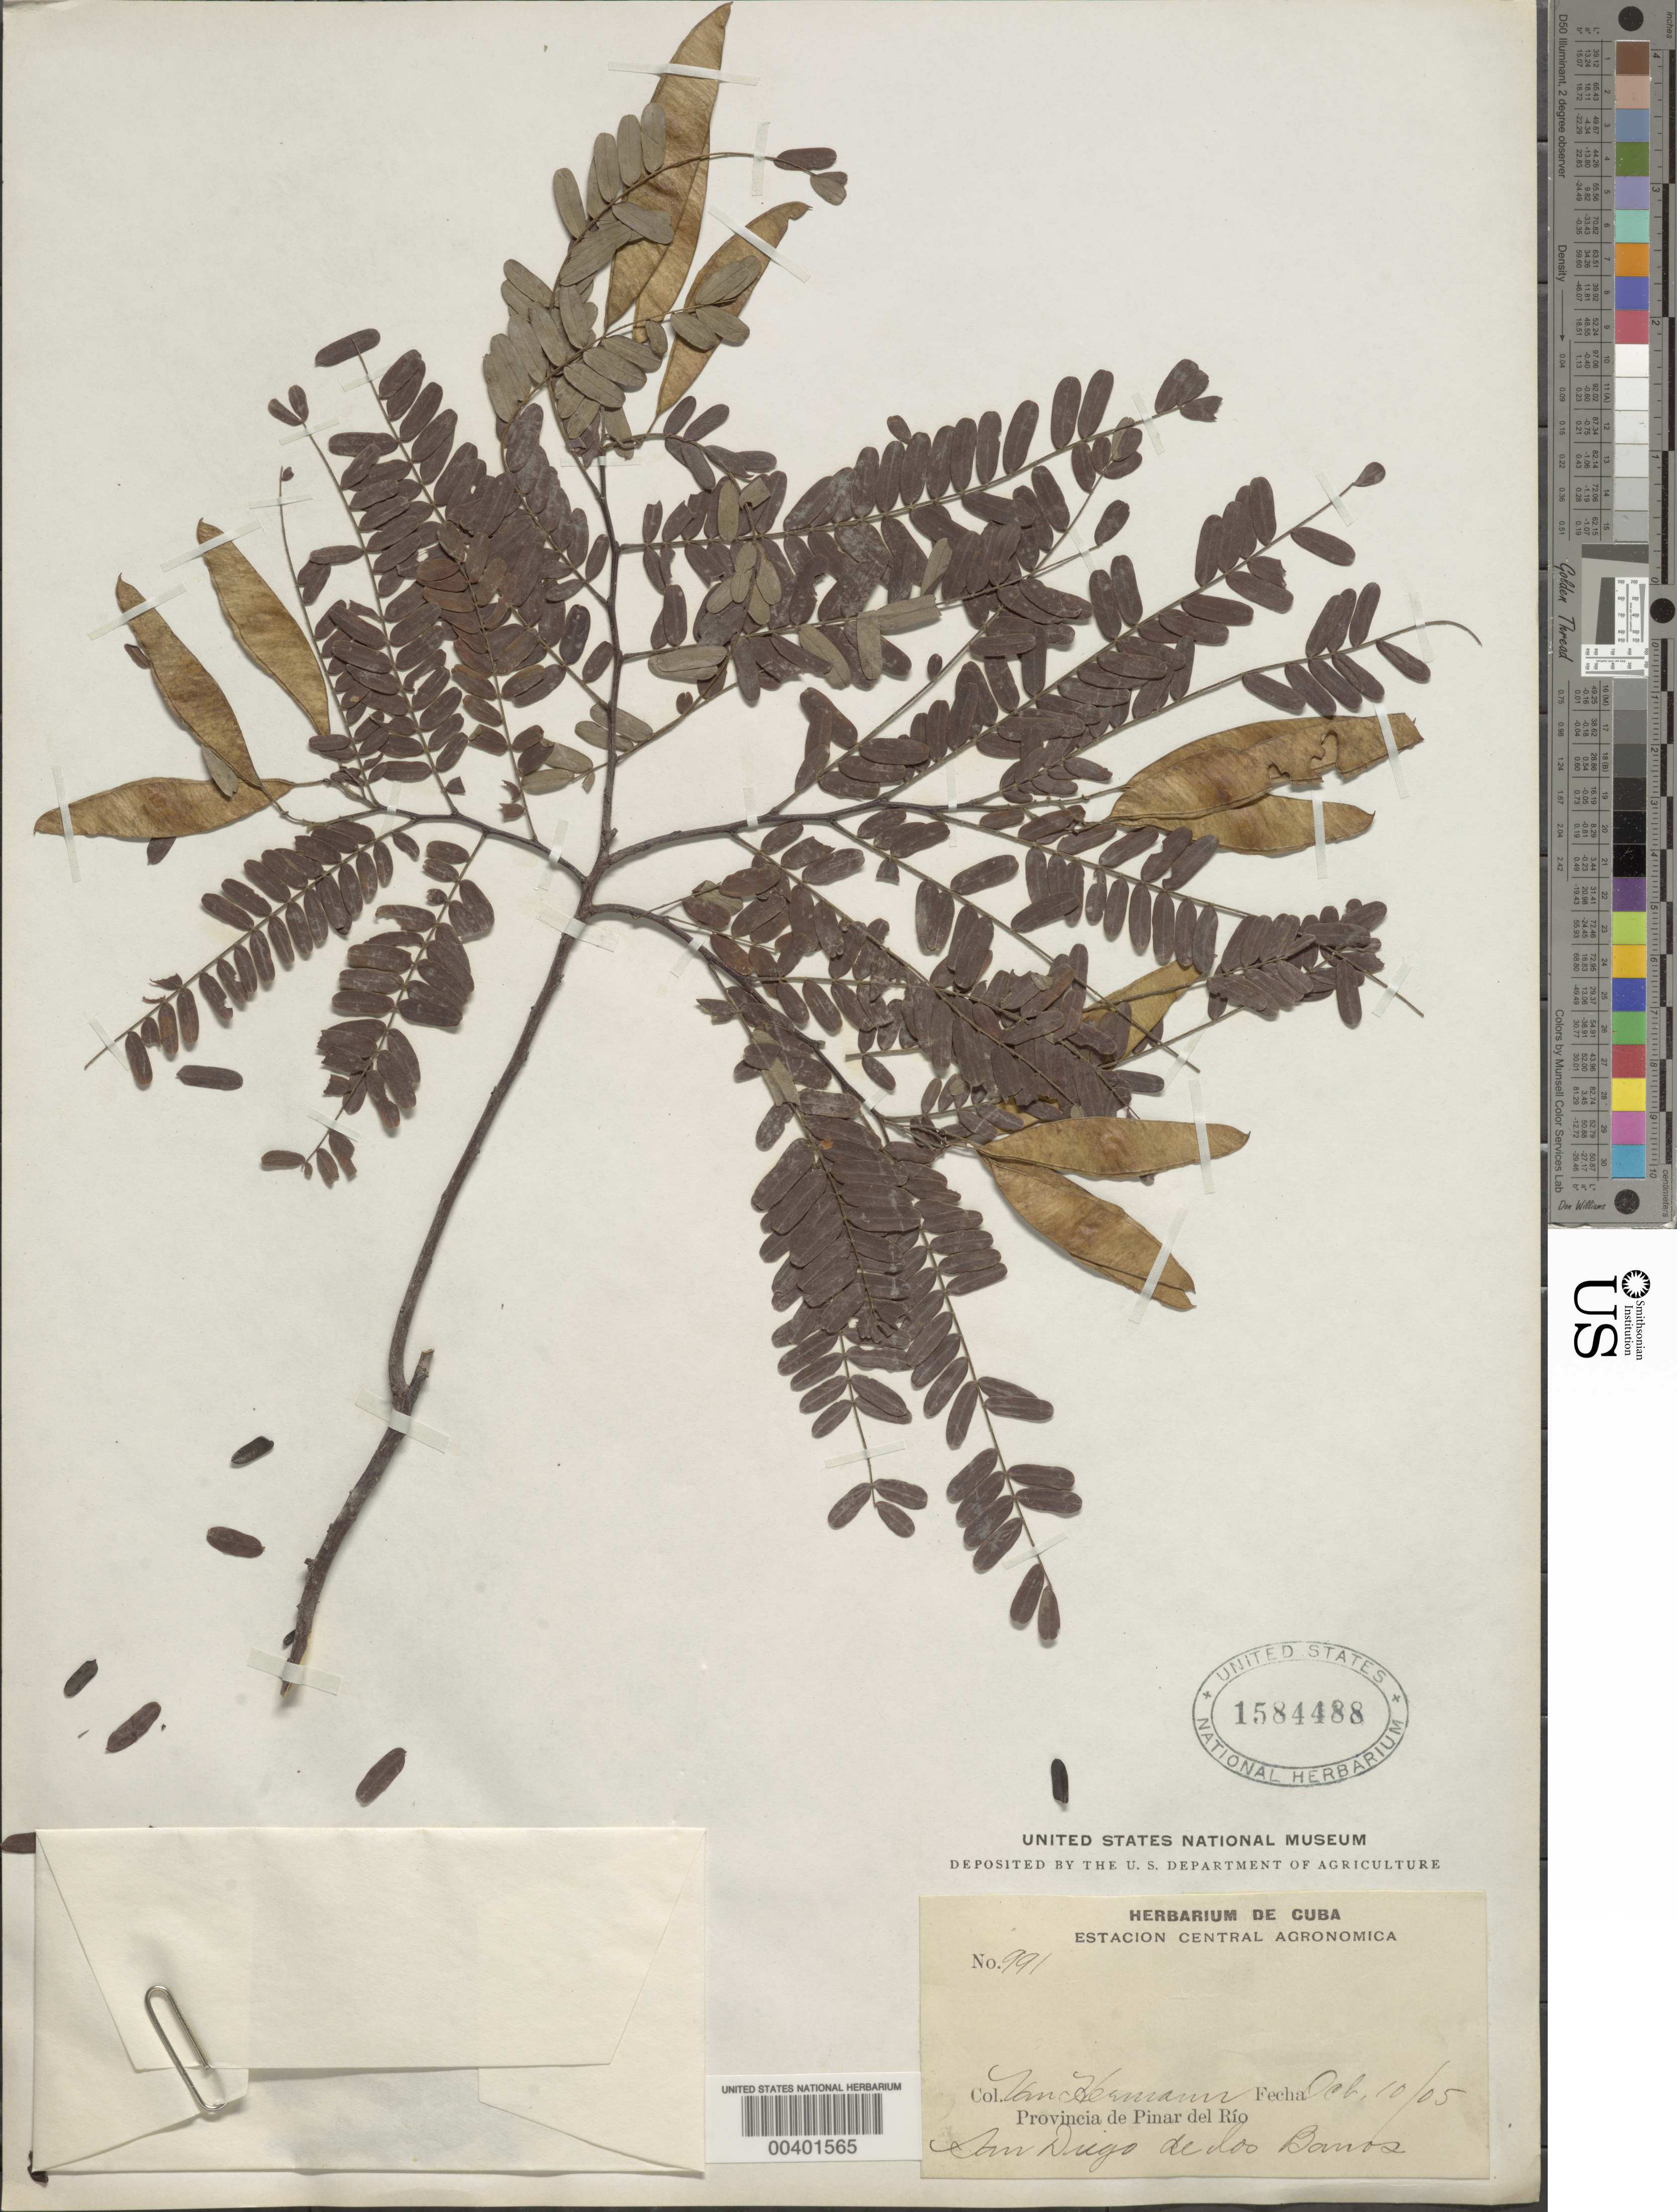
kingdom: Plantae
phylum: Tracheophyta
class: Magnoliopsida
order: Fabales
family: Fabaceae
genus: Peltophorum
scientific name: Peltophorum dubium var. dubium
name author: (Spreng.) Taub.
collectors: H. A. Van Hermann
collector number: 991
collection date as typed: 10 Oct 1905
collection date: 1905-10-10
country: Cuba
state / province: Pinar del Río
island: Greater Antilles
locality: San diego de los banos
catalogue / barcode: US 1584488